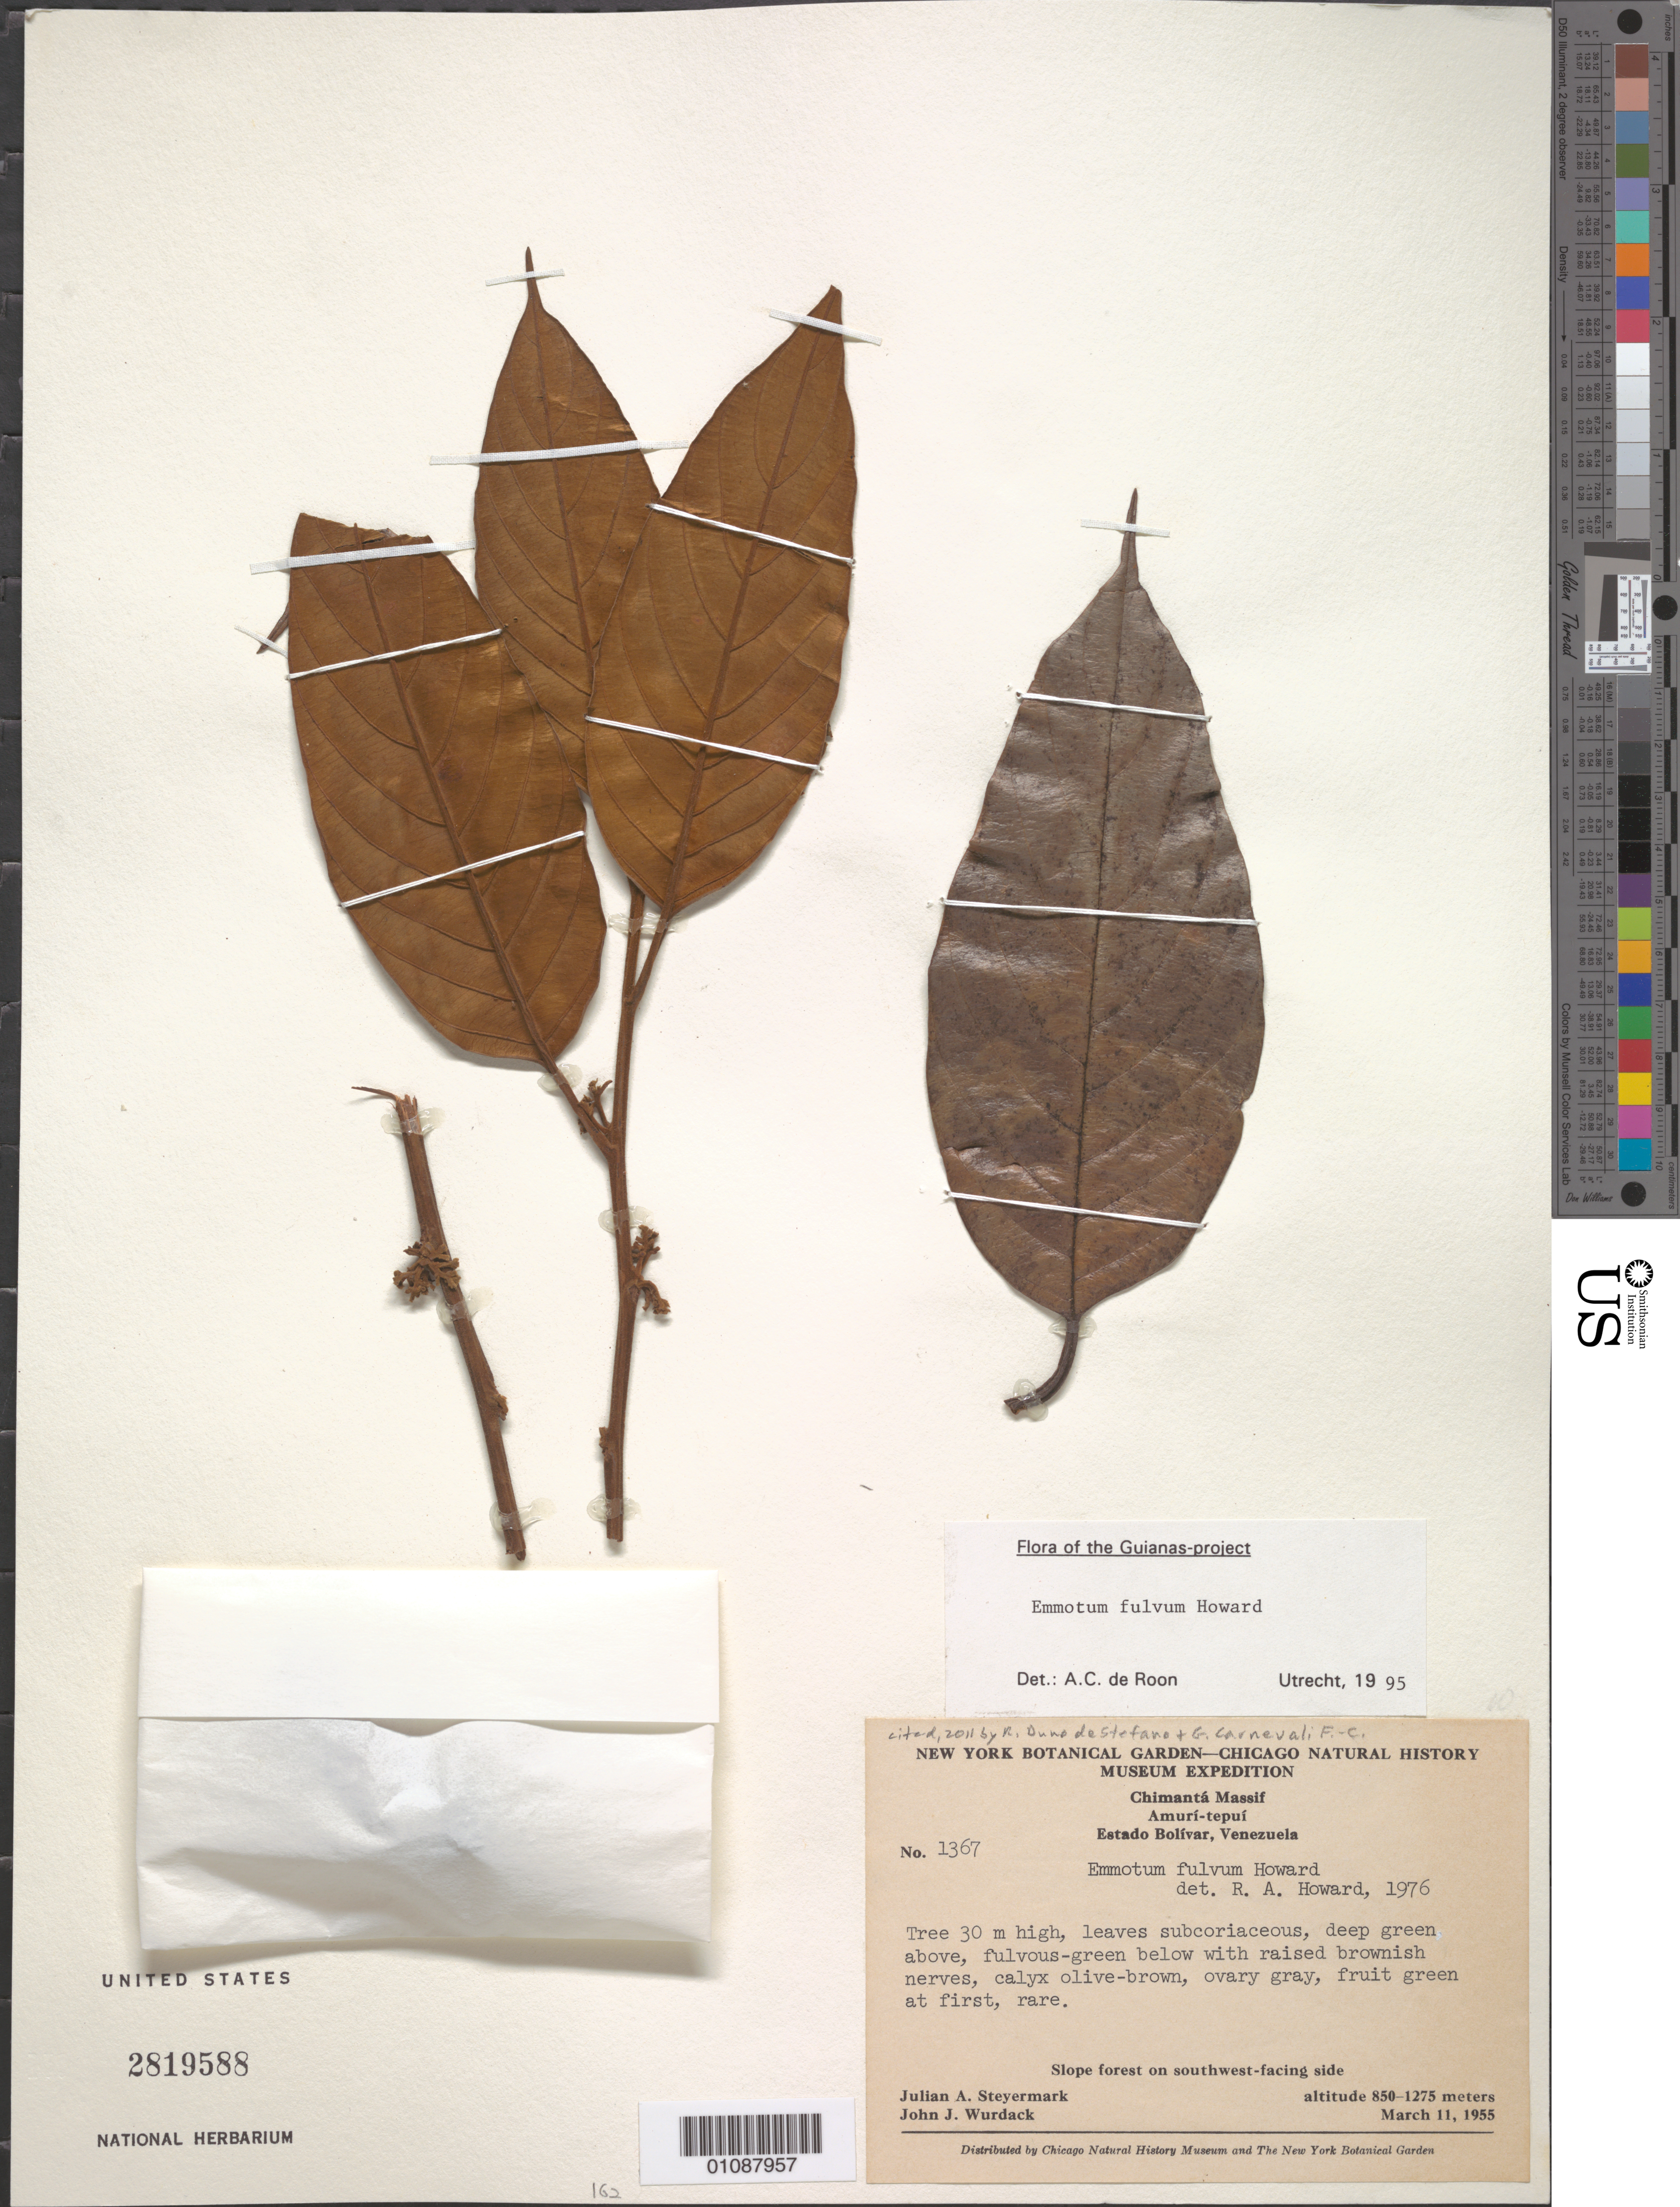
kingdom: Plantae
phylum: Tracheophyta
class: Magnoliopsida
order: Metteniusales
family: Metteniusaceae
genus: Emmotum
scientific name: Emmotum fulvum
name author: R.A. Howard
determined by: de Roon, A. C.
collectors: J. Steyermark & J. J. Wurdack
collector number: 55 1367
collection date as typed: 11-Mar-55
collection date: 1955-03-11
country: Venezuela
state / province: Bolívar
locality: Chimantá Massif, Amurí-tepuí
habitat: Slope forest, SW-facing side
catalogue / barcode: US 2819588